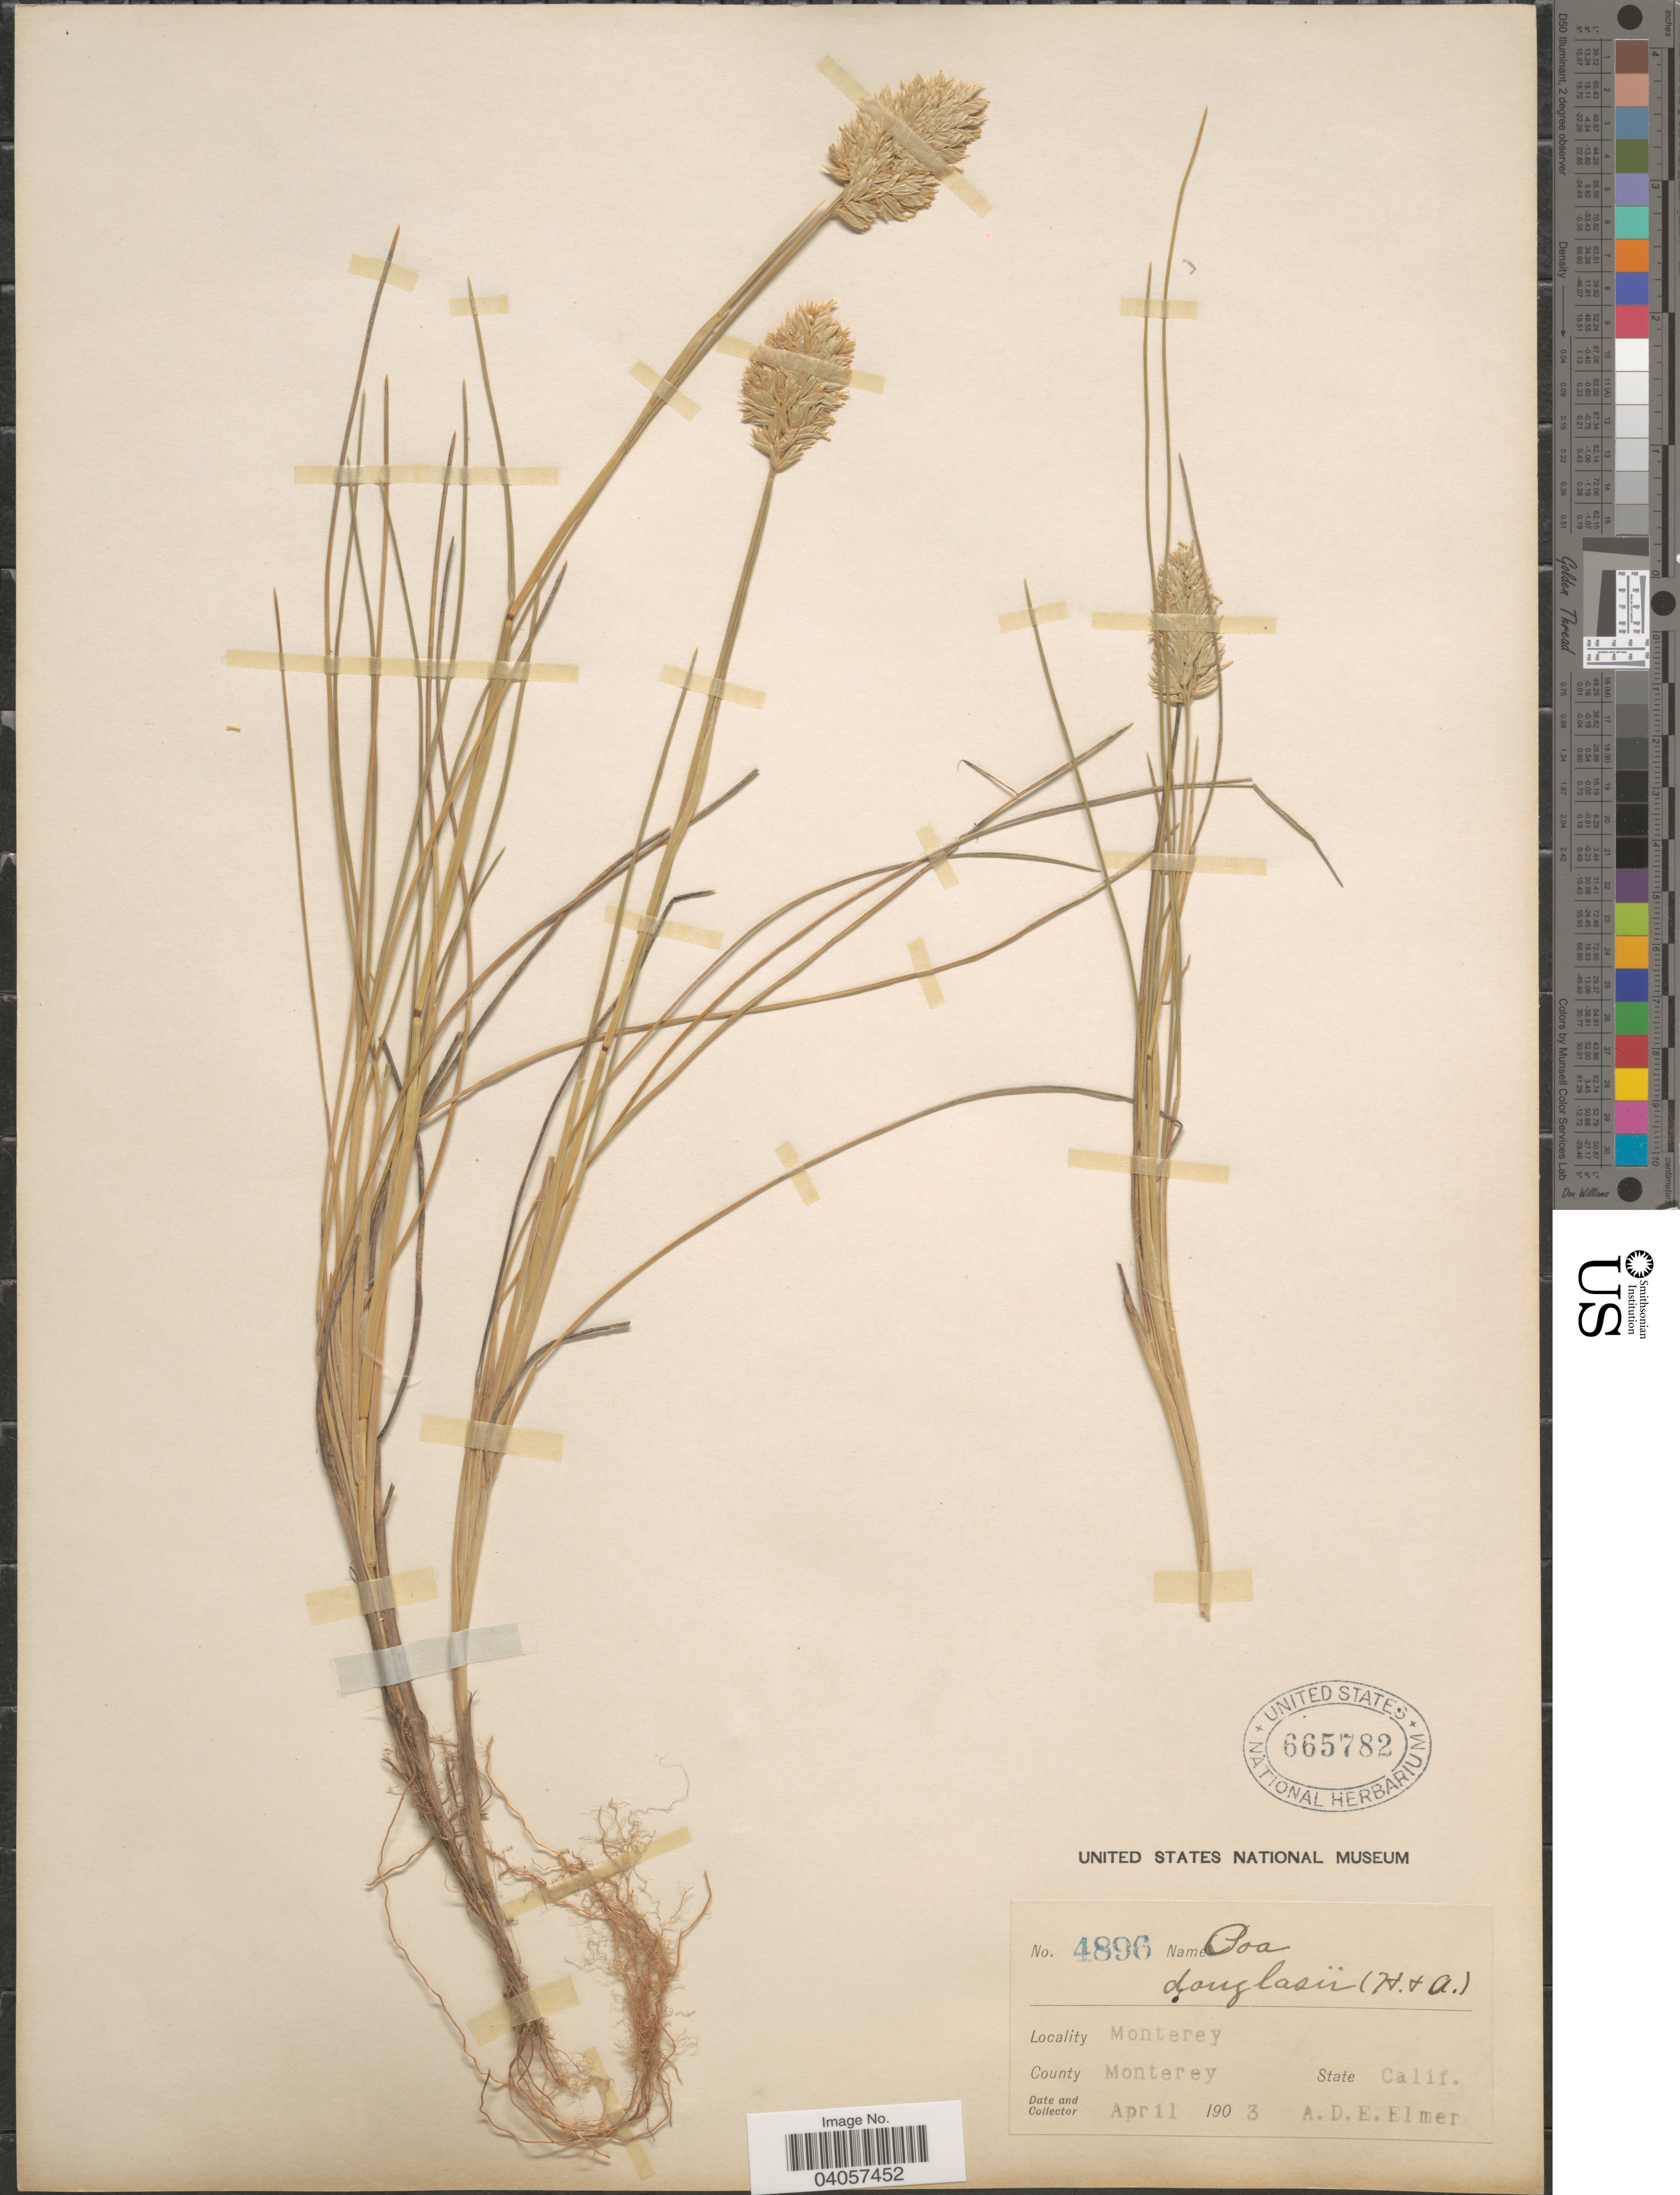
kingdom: Plantae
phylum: Tracheophyta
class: Liliopsida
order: Poales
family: Poaceae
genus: Poa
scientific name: Poa douglasii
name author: Nees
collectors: A. D. E. Elmer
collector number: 4896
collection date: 1903-04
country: United States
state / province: California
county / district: Monterey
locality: Monterey. County Monterey.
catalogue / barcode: US 665782